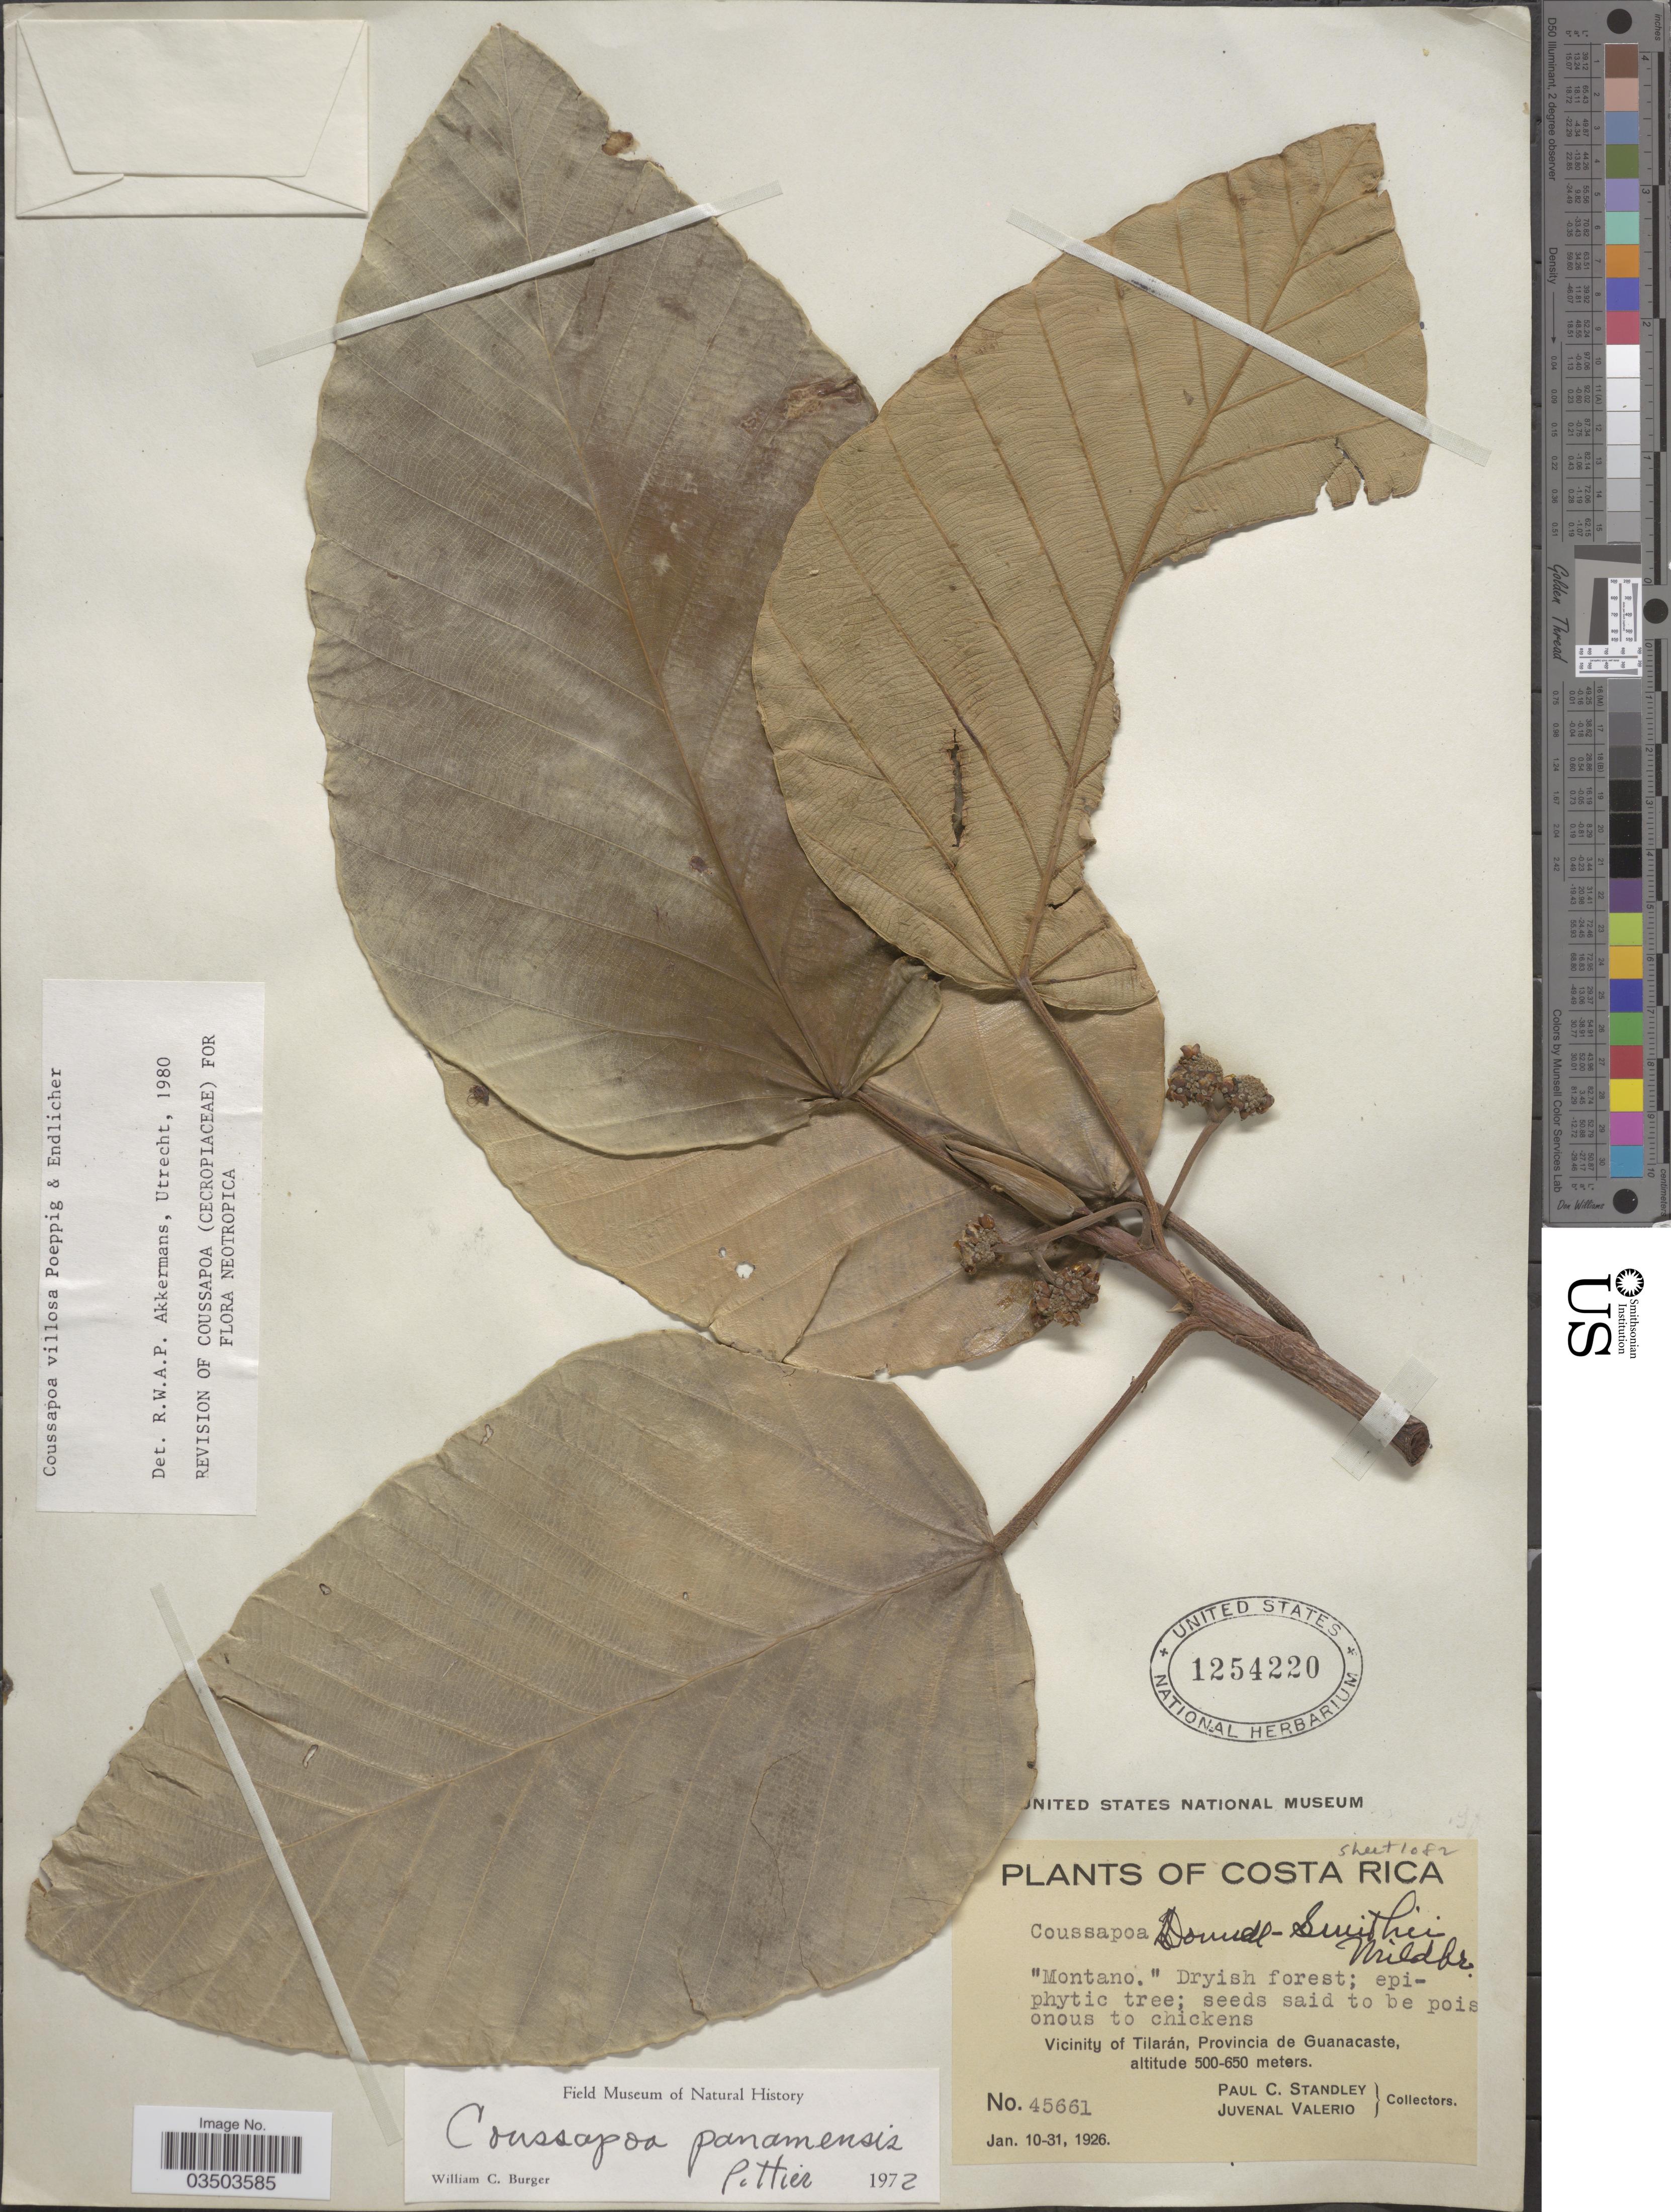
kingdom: Plantae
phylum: Tracheophyta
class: Magnoliopsida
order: Rosales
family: Urticaceae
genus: Coussapoa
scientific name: Coussapoa villosa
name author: Poepp. & Endl.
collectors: P. C. Standley & J. Valerio R.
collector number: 45661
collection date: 1926-01-10/1926-01-31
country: Costa Rica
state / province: Guanacaste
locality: Vicinity of Tilarán.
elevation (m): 500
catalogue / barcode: US 1254220